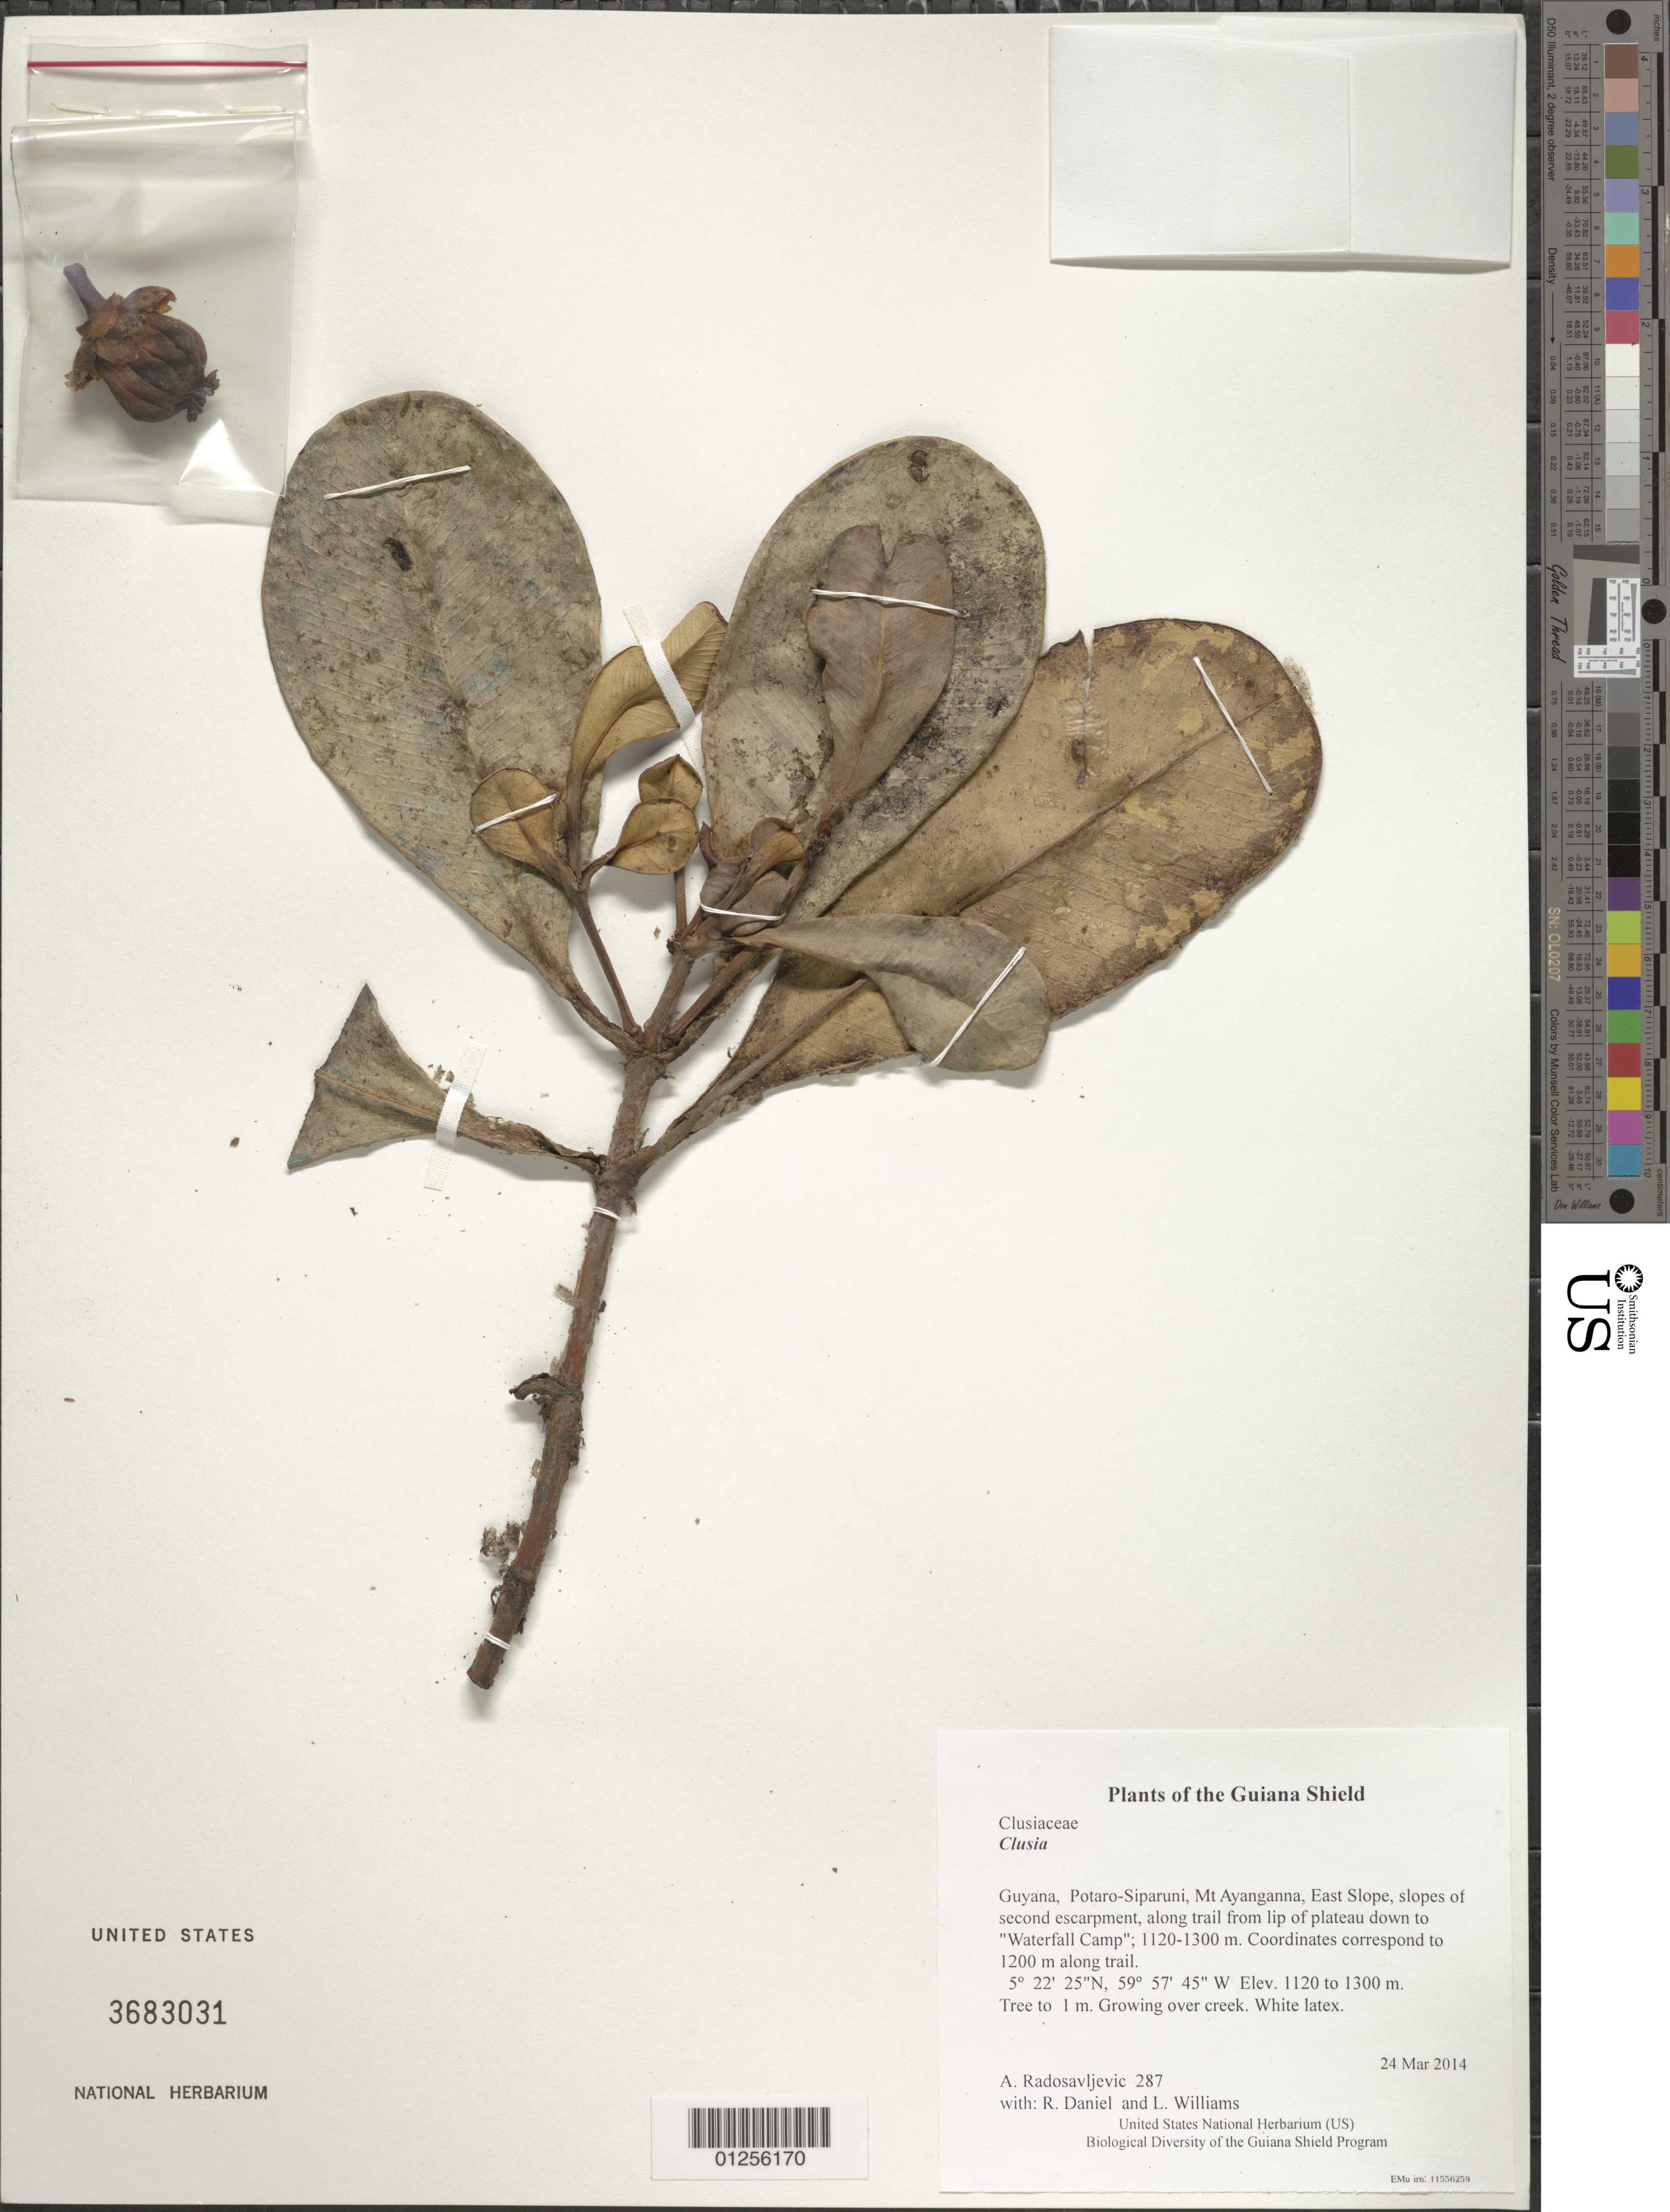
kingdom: Plantae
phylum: Tracheophyta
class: Magnoliopsida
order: Malpighiales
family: Clusiaceae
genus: Clusia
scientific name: Clusia sp.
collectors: A. Radosavljevic, R. Daniel & L. Williams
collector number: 287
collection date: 2014-03-24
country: Guyana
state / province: Potaro-Siparuni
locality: Mt Ayanganna, East Slope, slopes of second escarpment, along trail from lip of plateau down to "Waterfall Camp"; 1120-1300 m. Coordinates correspond to 1200 m along trail.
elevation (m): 1120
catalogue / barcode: US 3683031